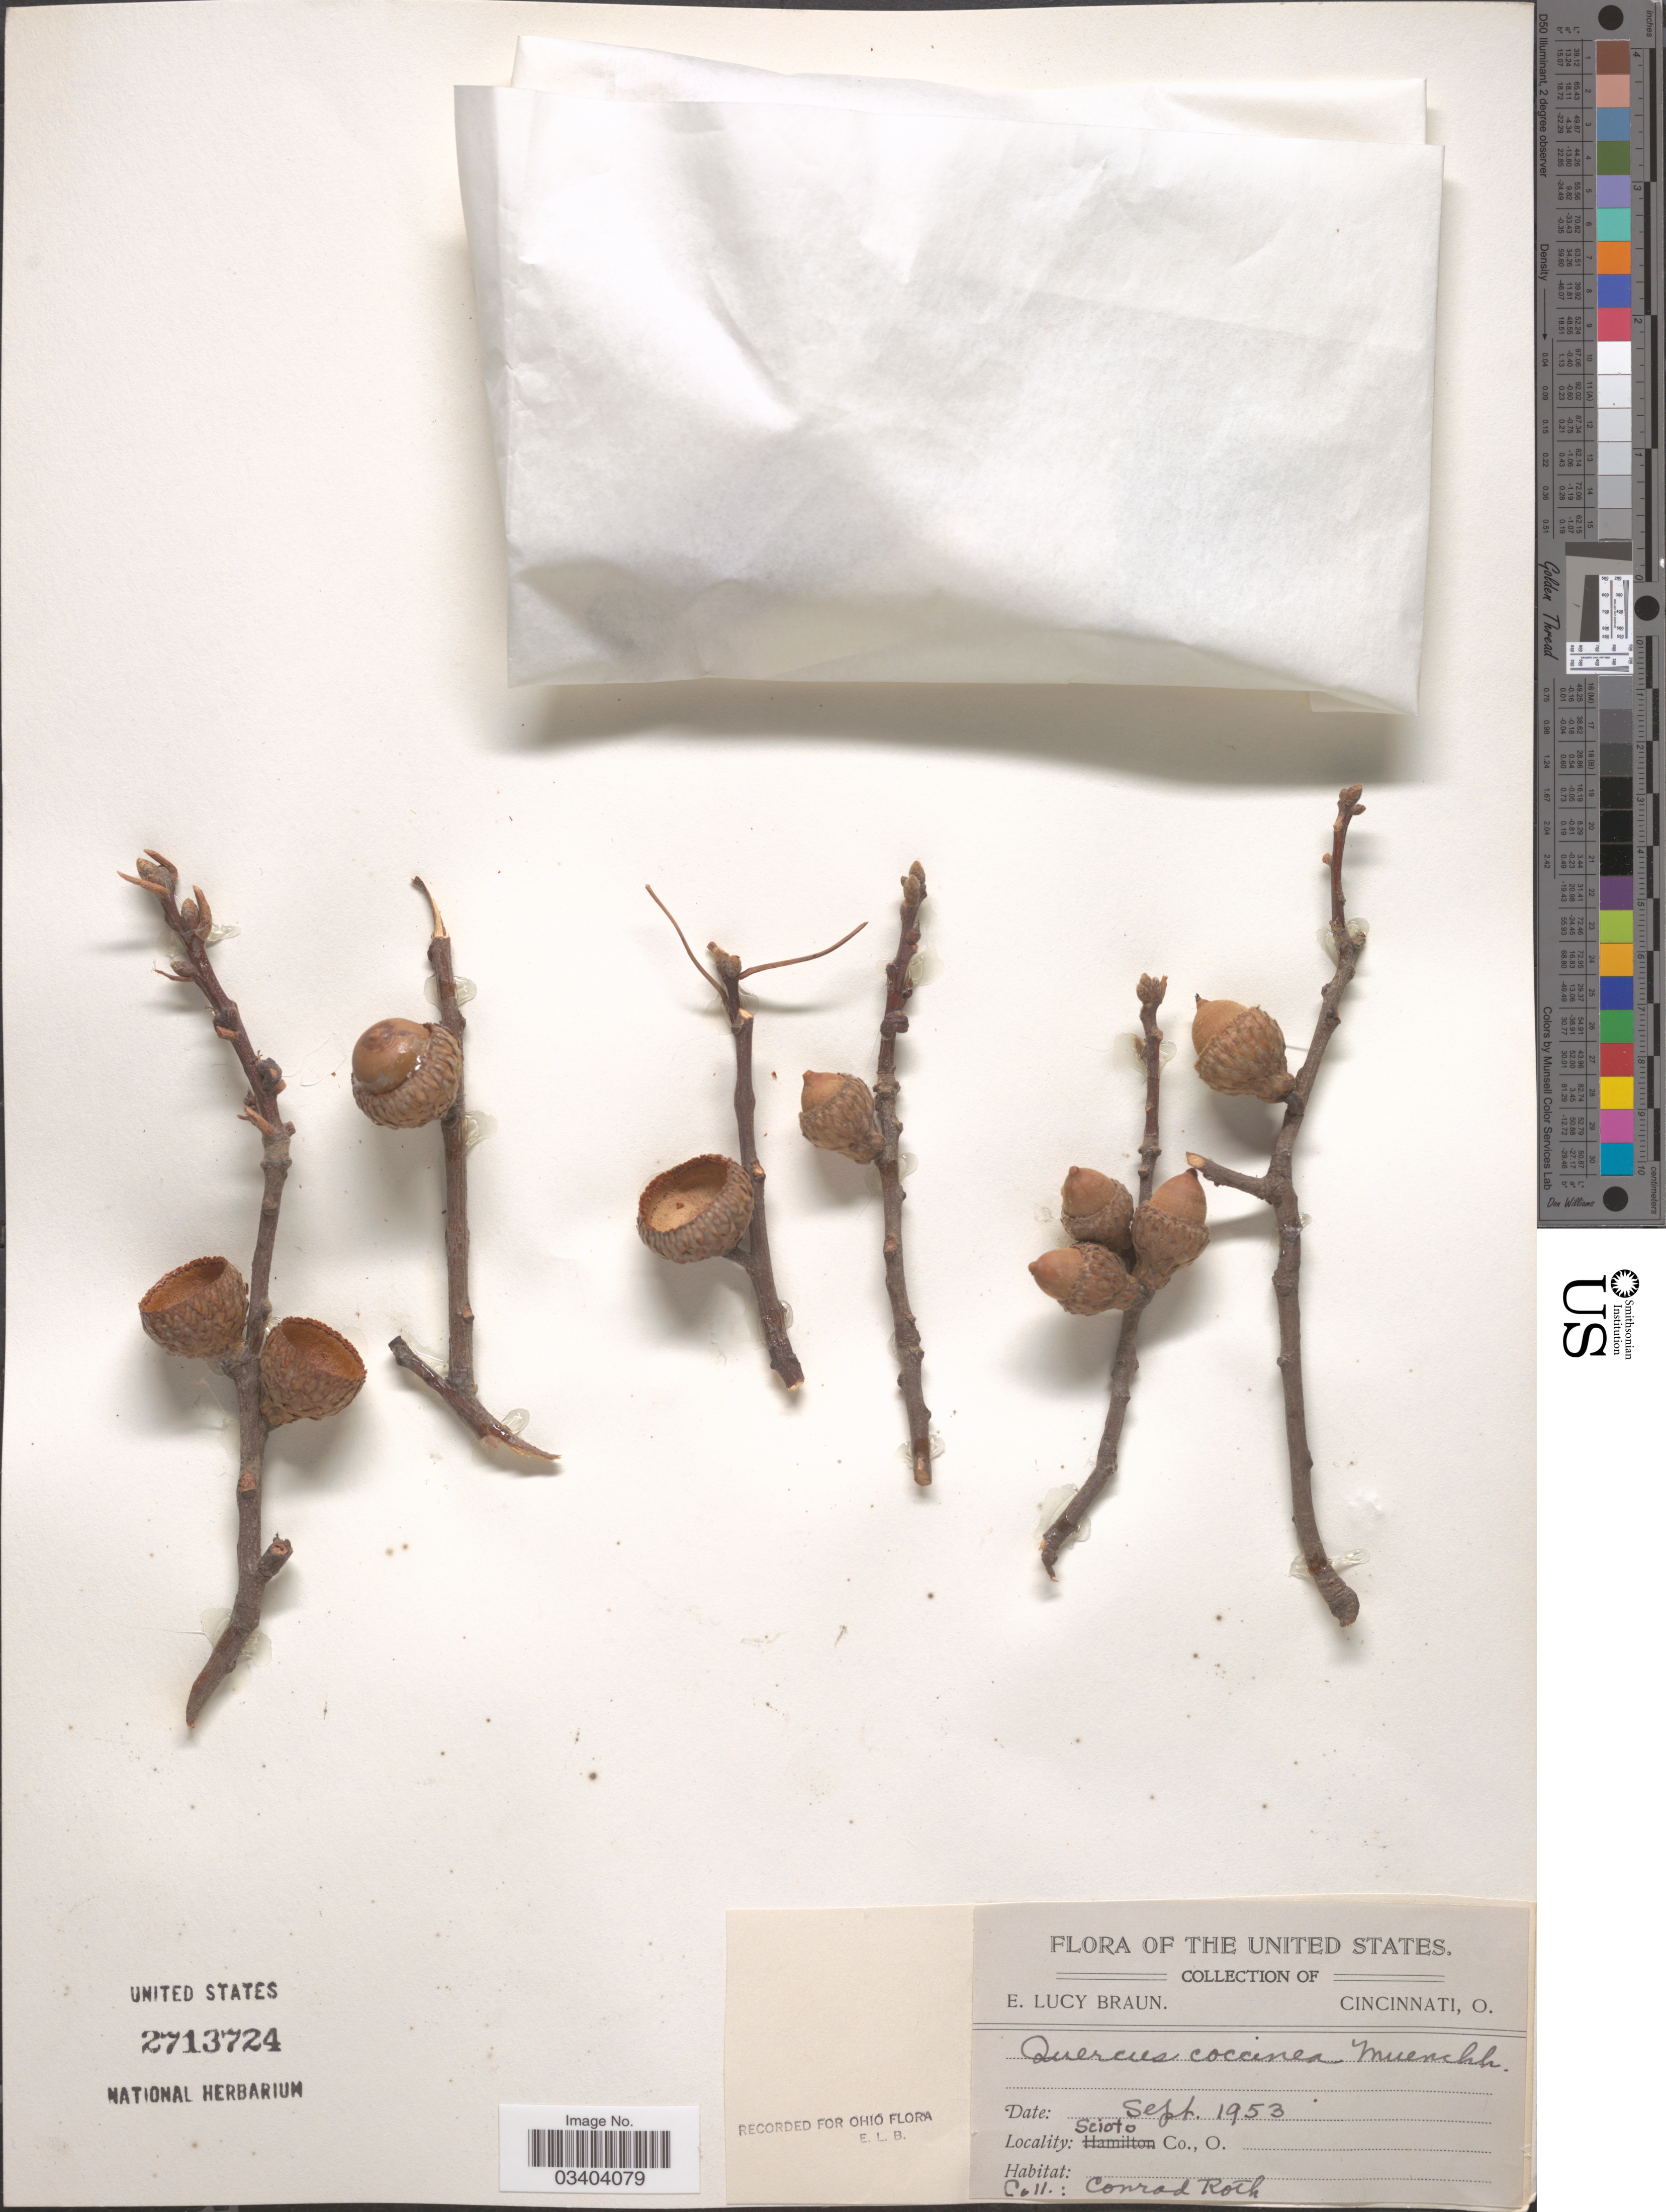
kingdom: Plantae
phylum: Tracheophyta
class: Magnoliopsida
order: Fagales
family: Fagaceae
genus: Quercus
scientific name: Quercus coccinea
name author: Münchh.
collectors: C. Roth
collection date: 1953-09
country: United States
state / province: Ohio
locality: Scioto Co.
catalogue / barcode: US 2713724